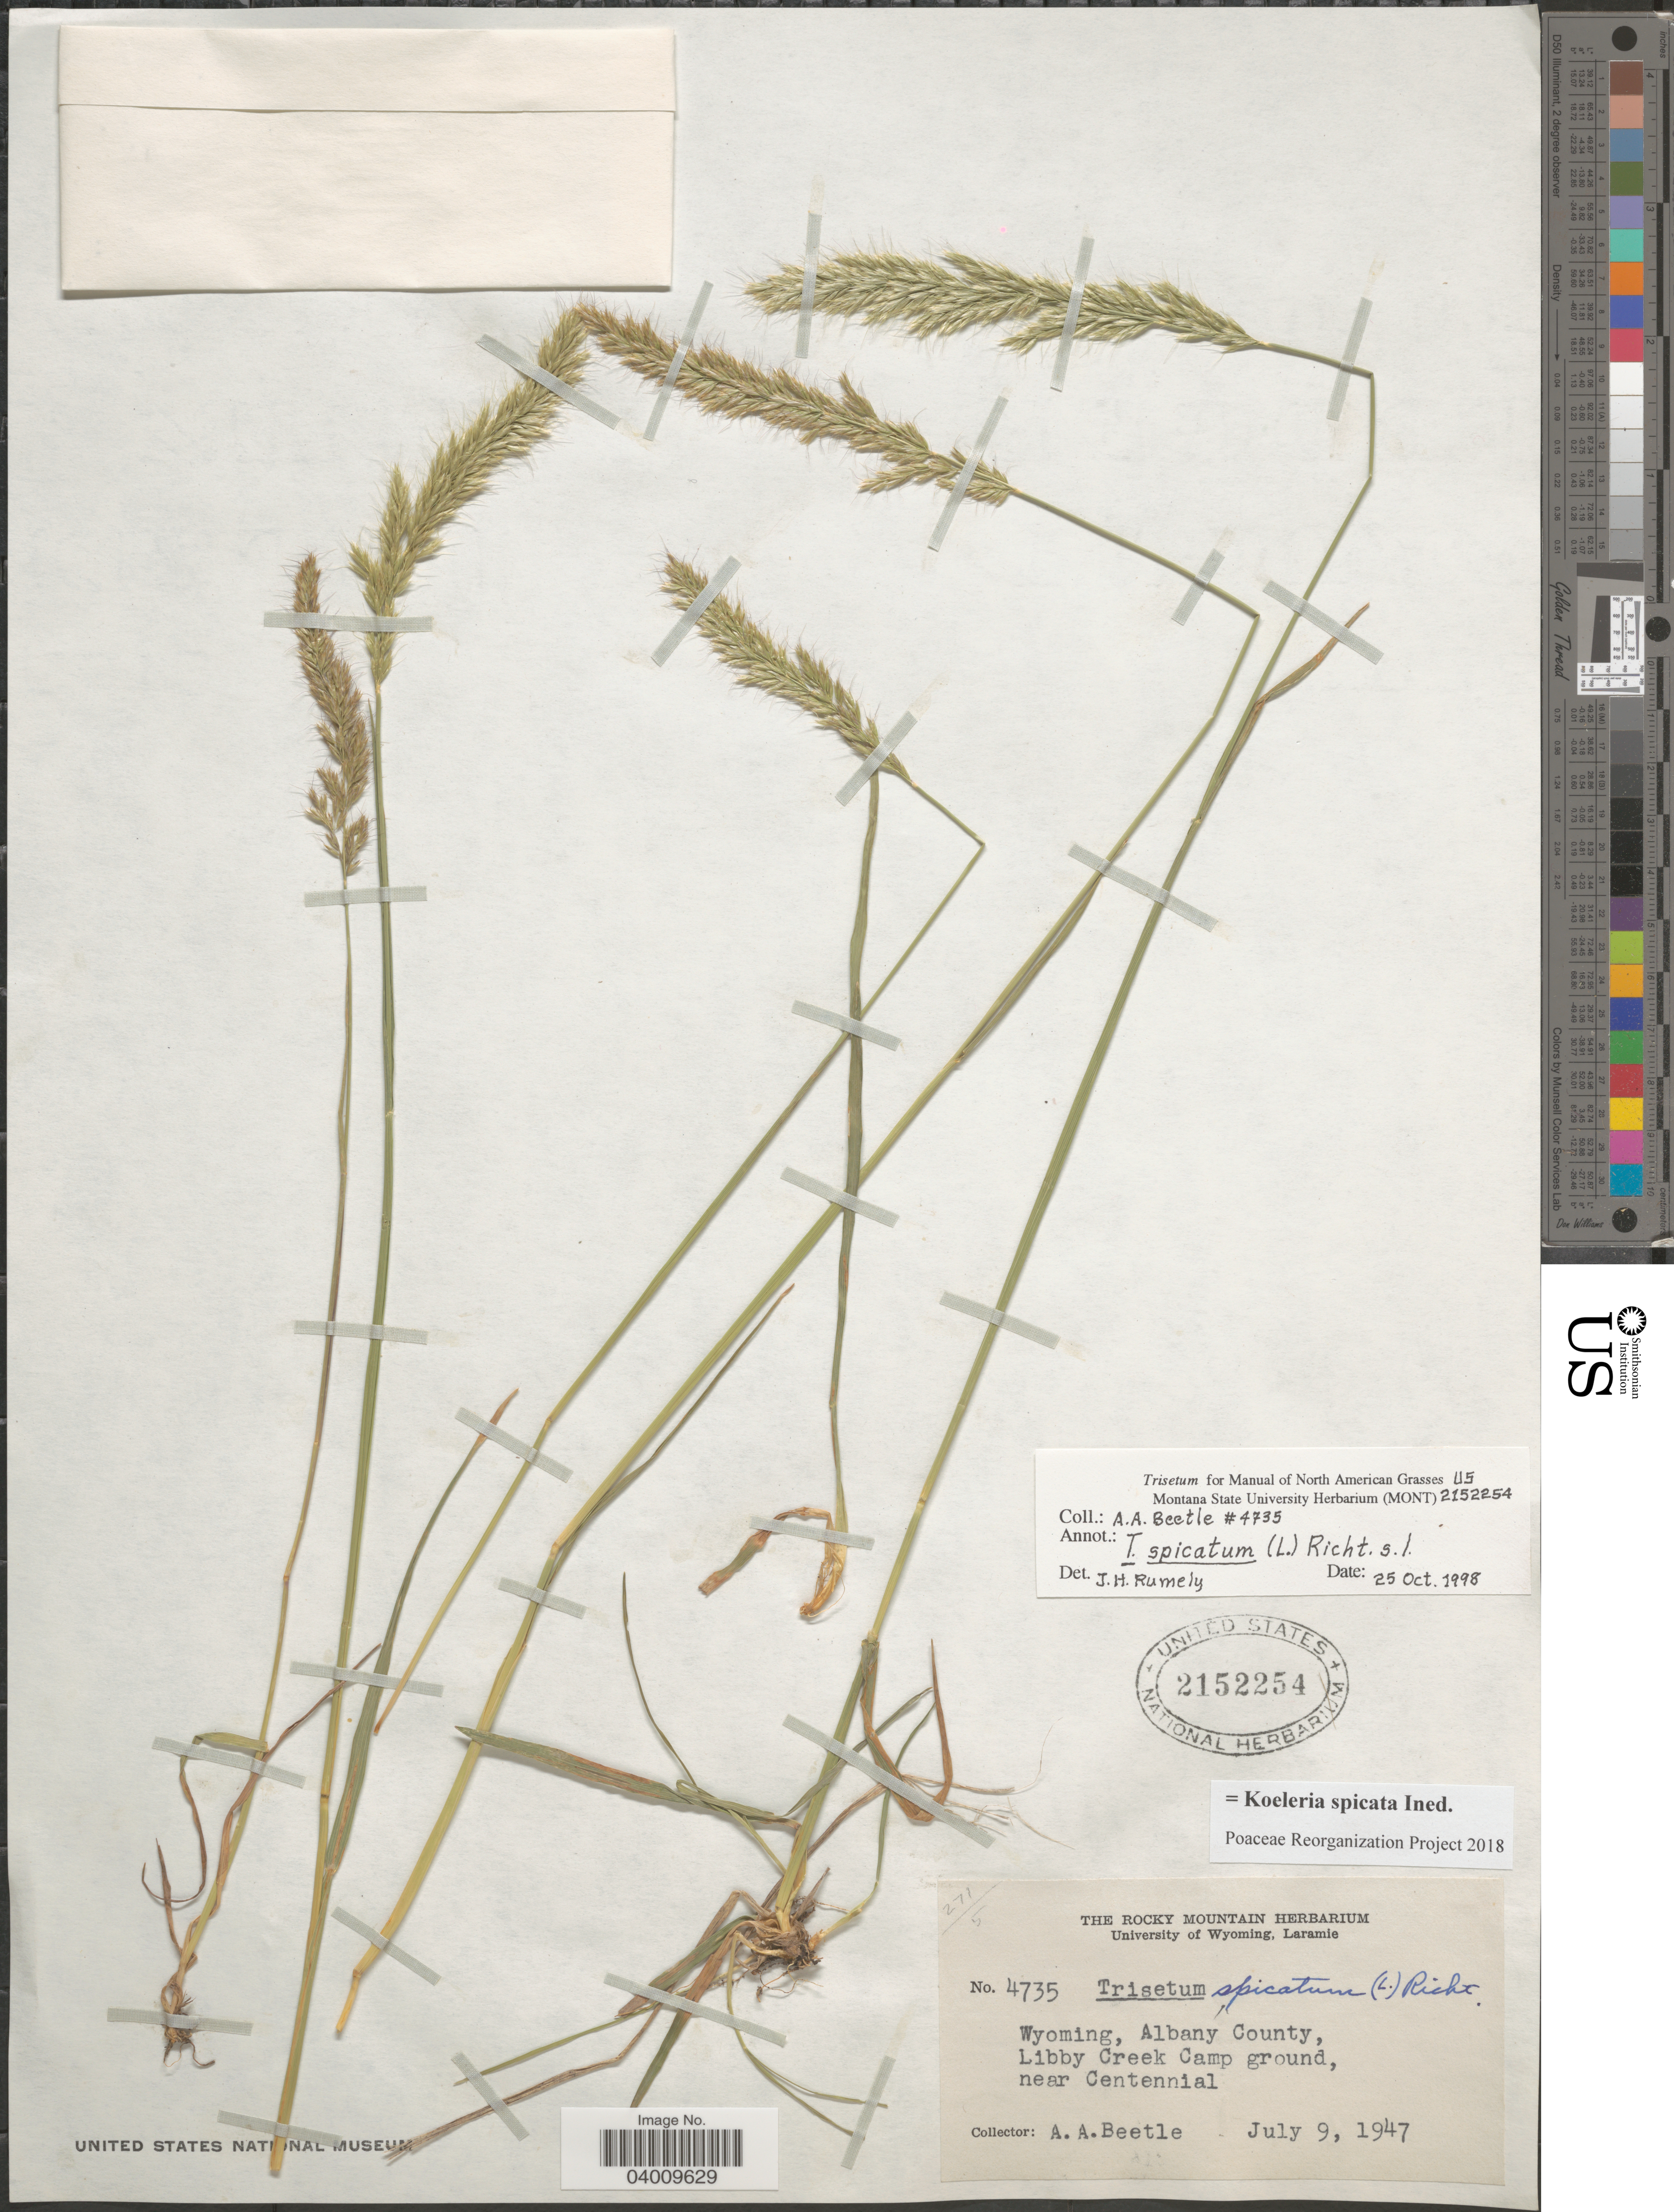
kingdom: Plantae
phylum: Tracheophyta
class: Liliopsida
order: Poales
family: Poaceae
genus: Koeleria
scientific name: Koeleria spicata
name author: (L.) Barberá et al.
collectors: A. A. Beetle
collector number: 4735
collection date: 1947-07-09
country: United States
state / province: Wyoming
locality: Albany County, Libby Creek Camp ground, near Centennial.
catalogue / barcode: US 2152254